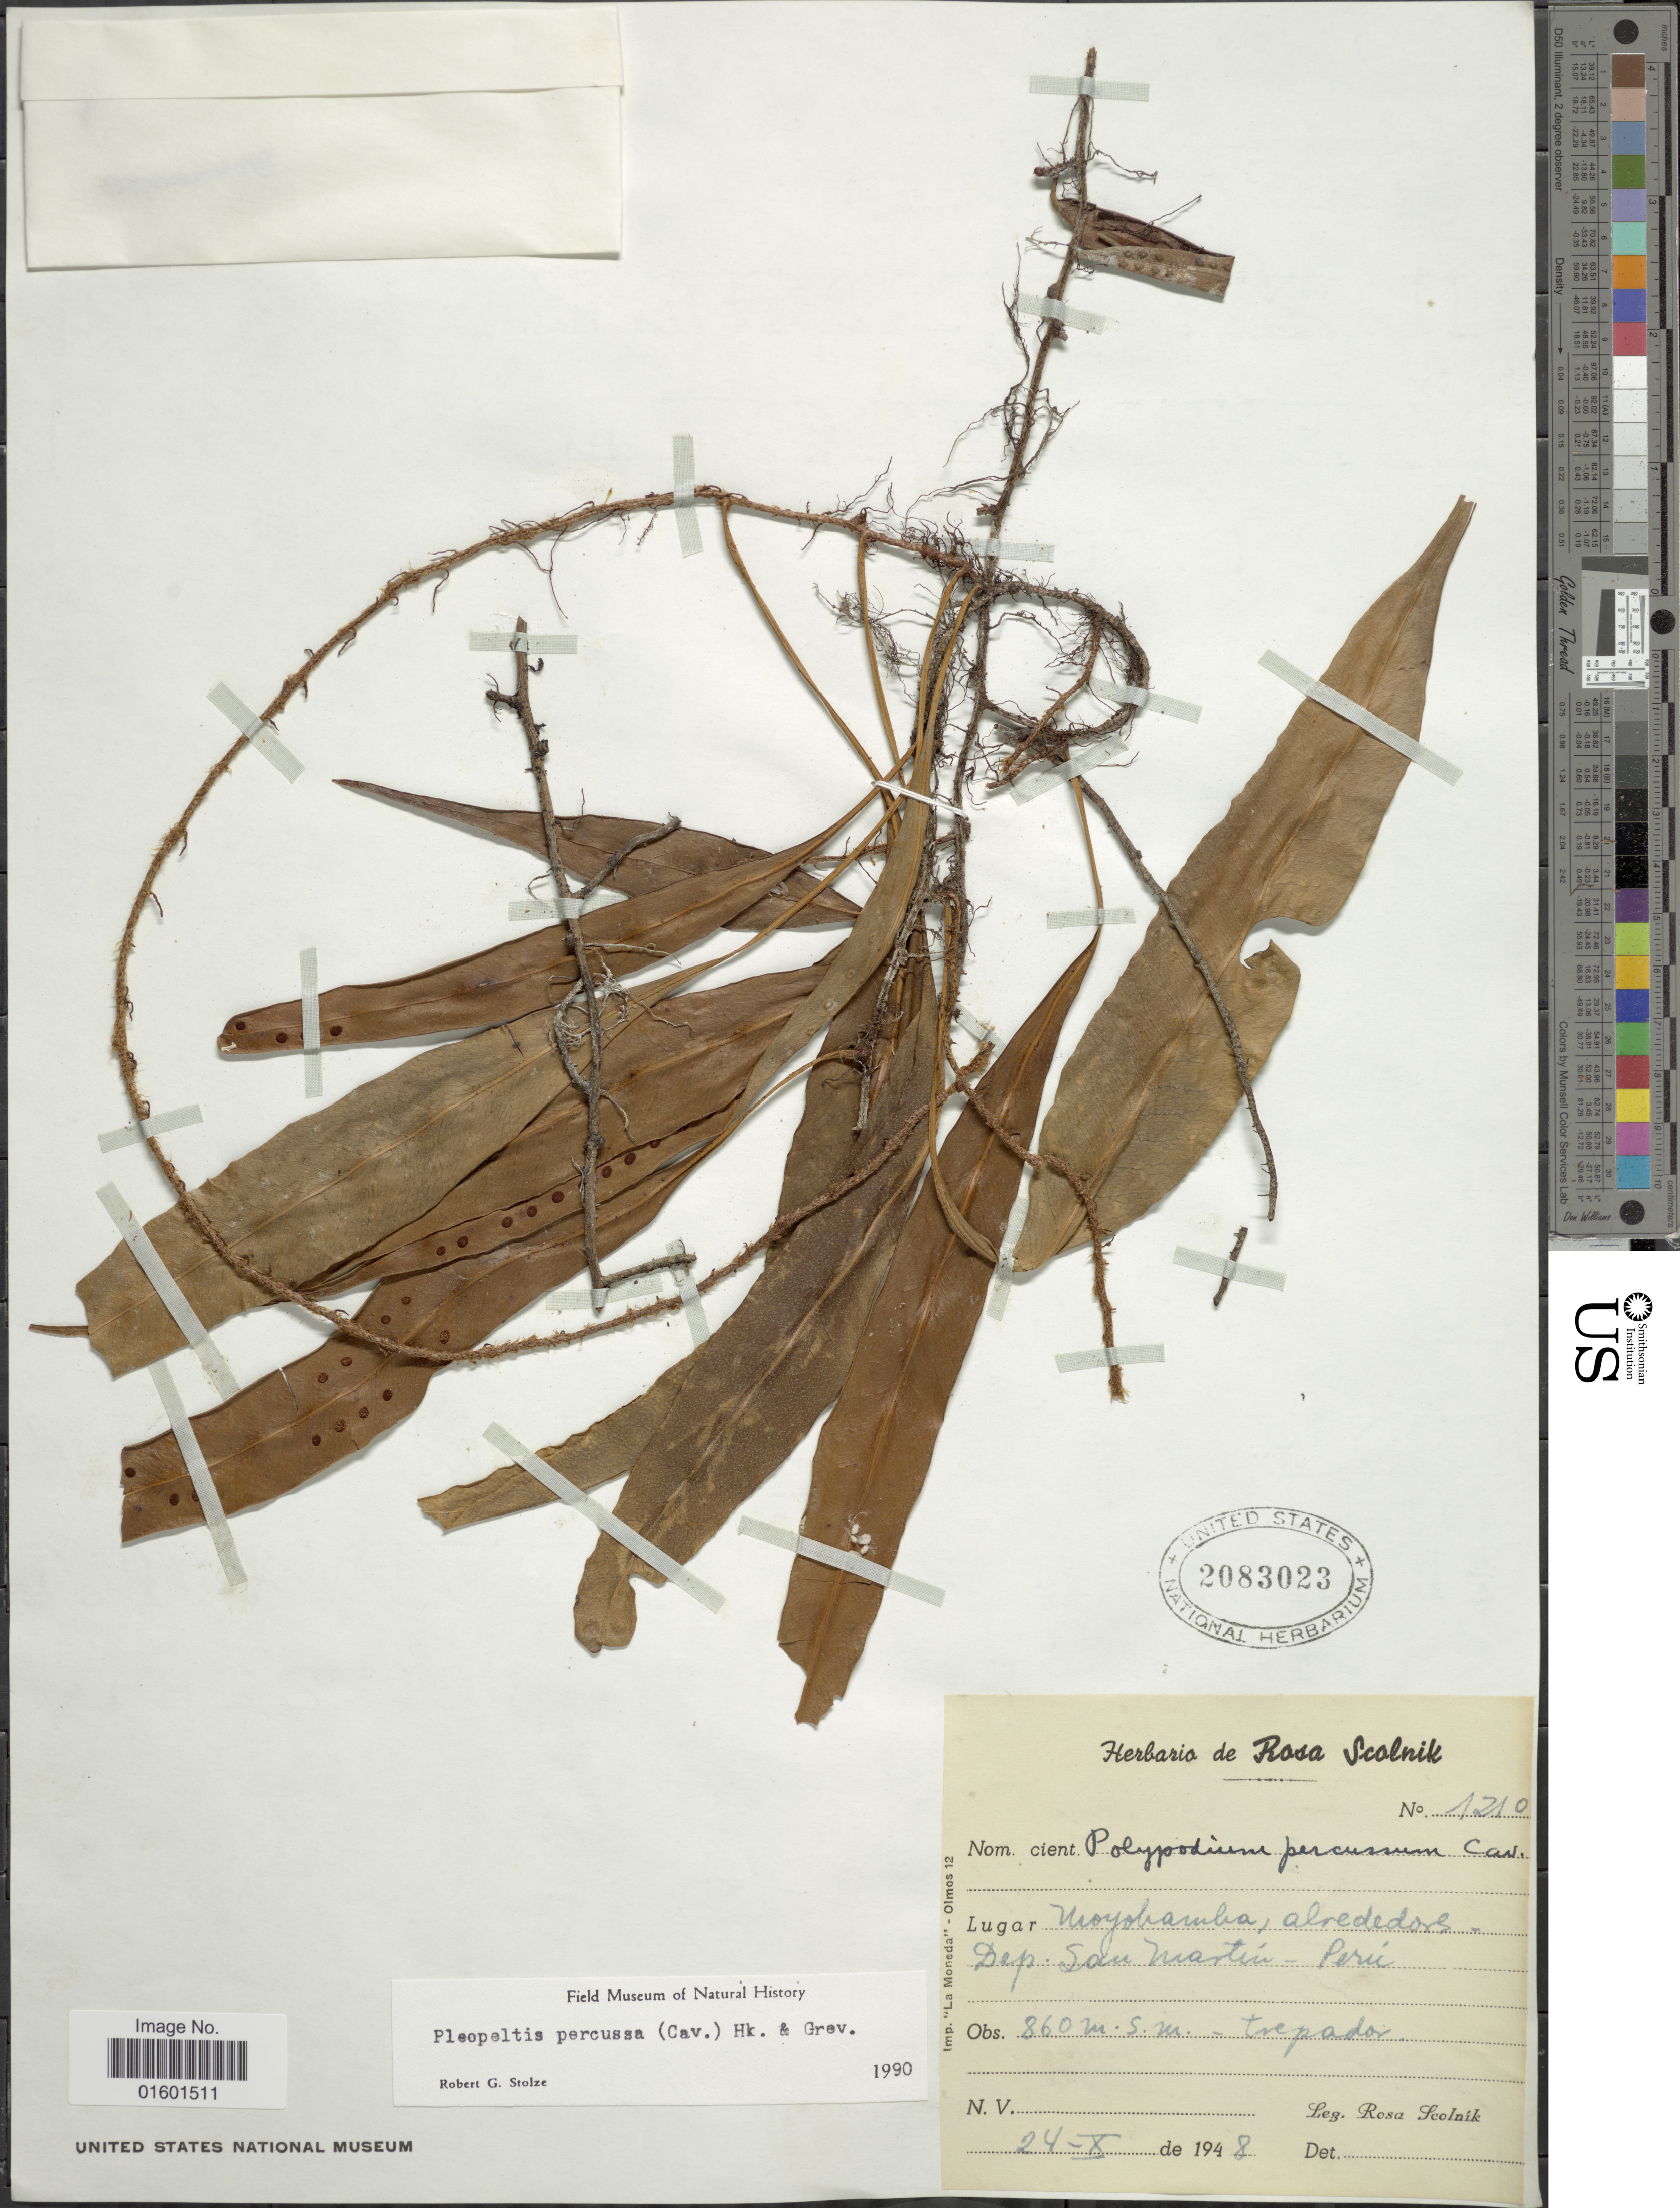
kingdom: Plantae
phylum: Tracheophyta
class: Polypodiopsida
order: Polypodiales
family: Polypodiaceae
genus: Microgramma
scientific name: Microgramma percussa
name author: (Cav.) de la Sota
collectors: R. Scolnik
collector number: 1210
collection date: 1948-10-24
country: Peru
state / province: San Martín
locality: Moyobamba, alrededores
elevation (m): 860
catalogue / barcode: US 2083023